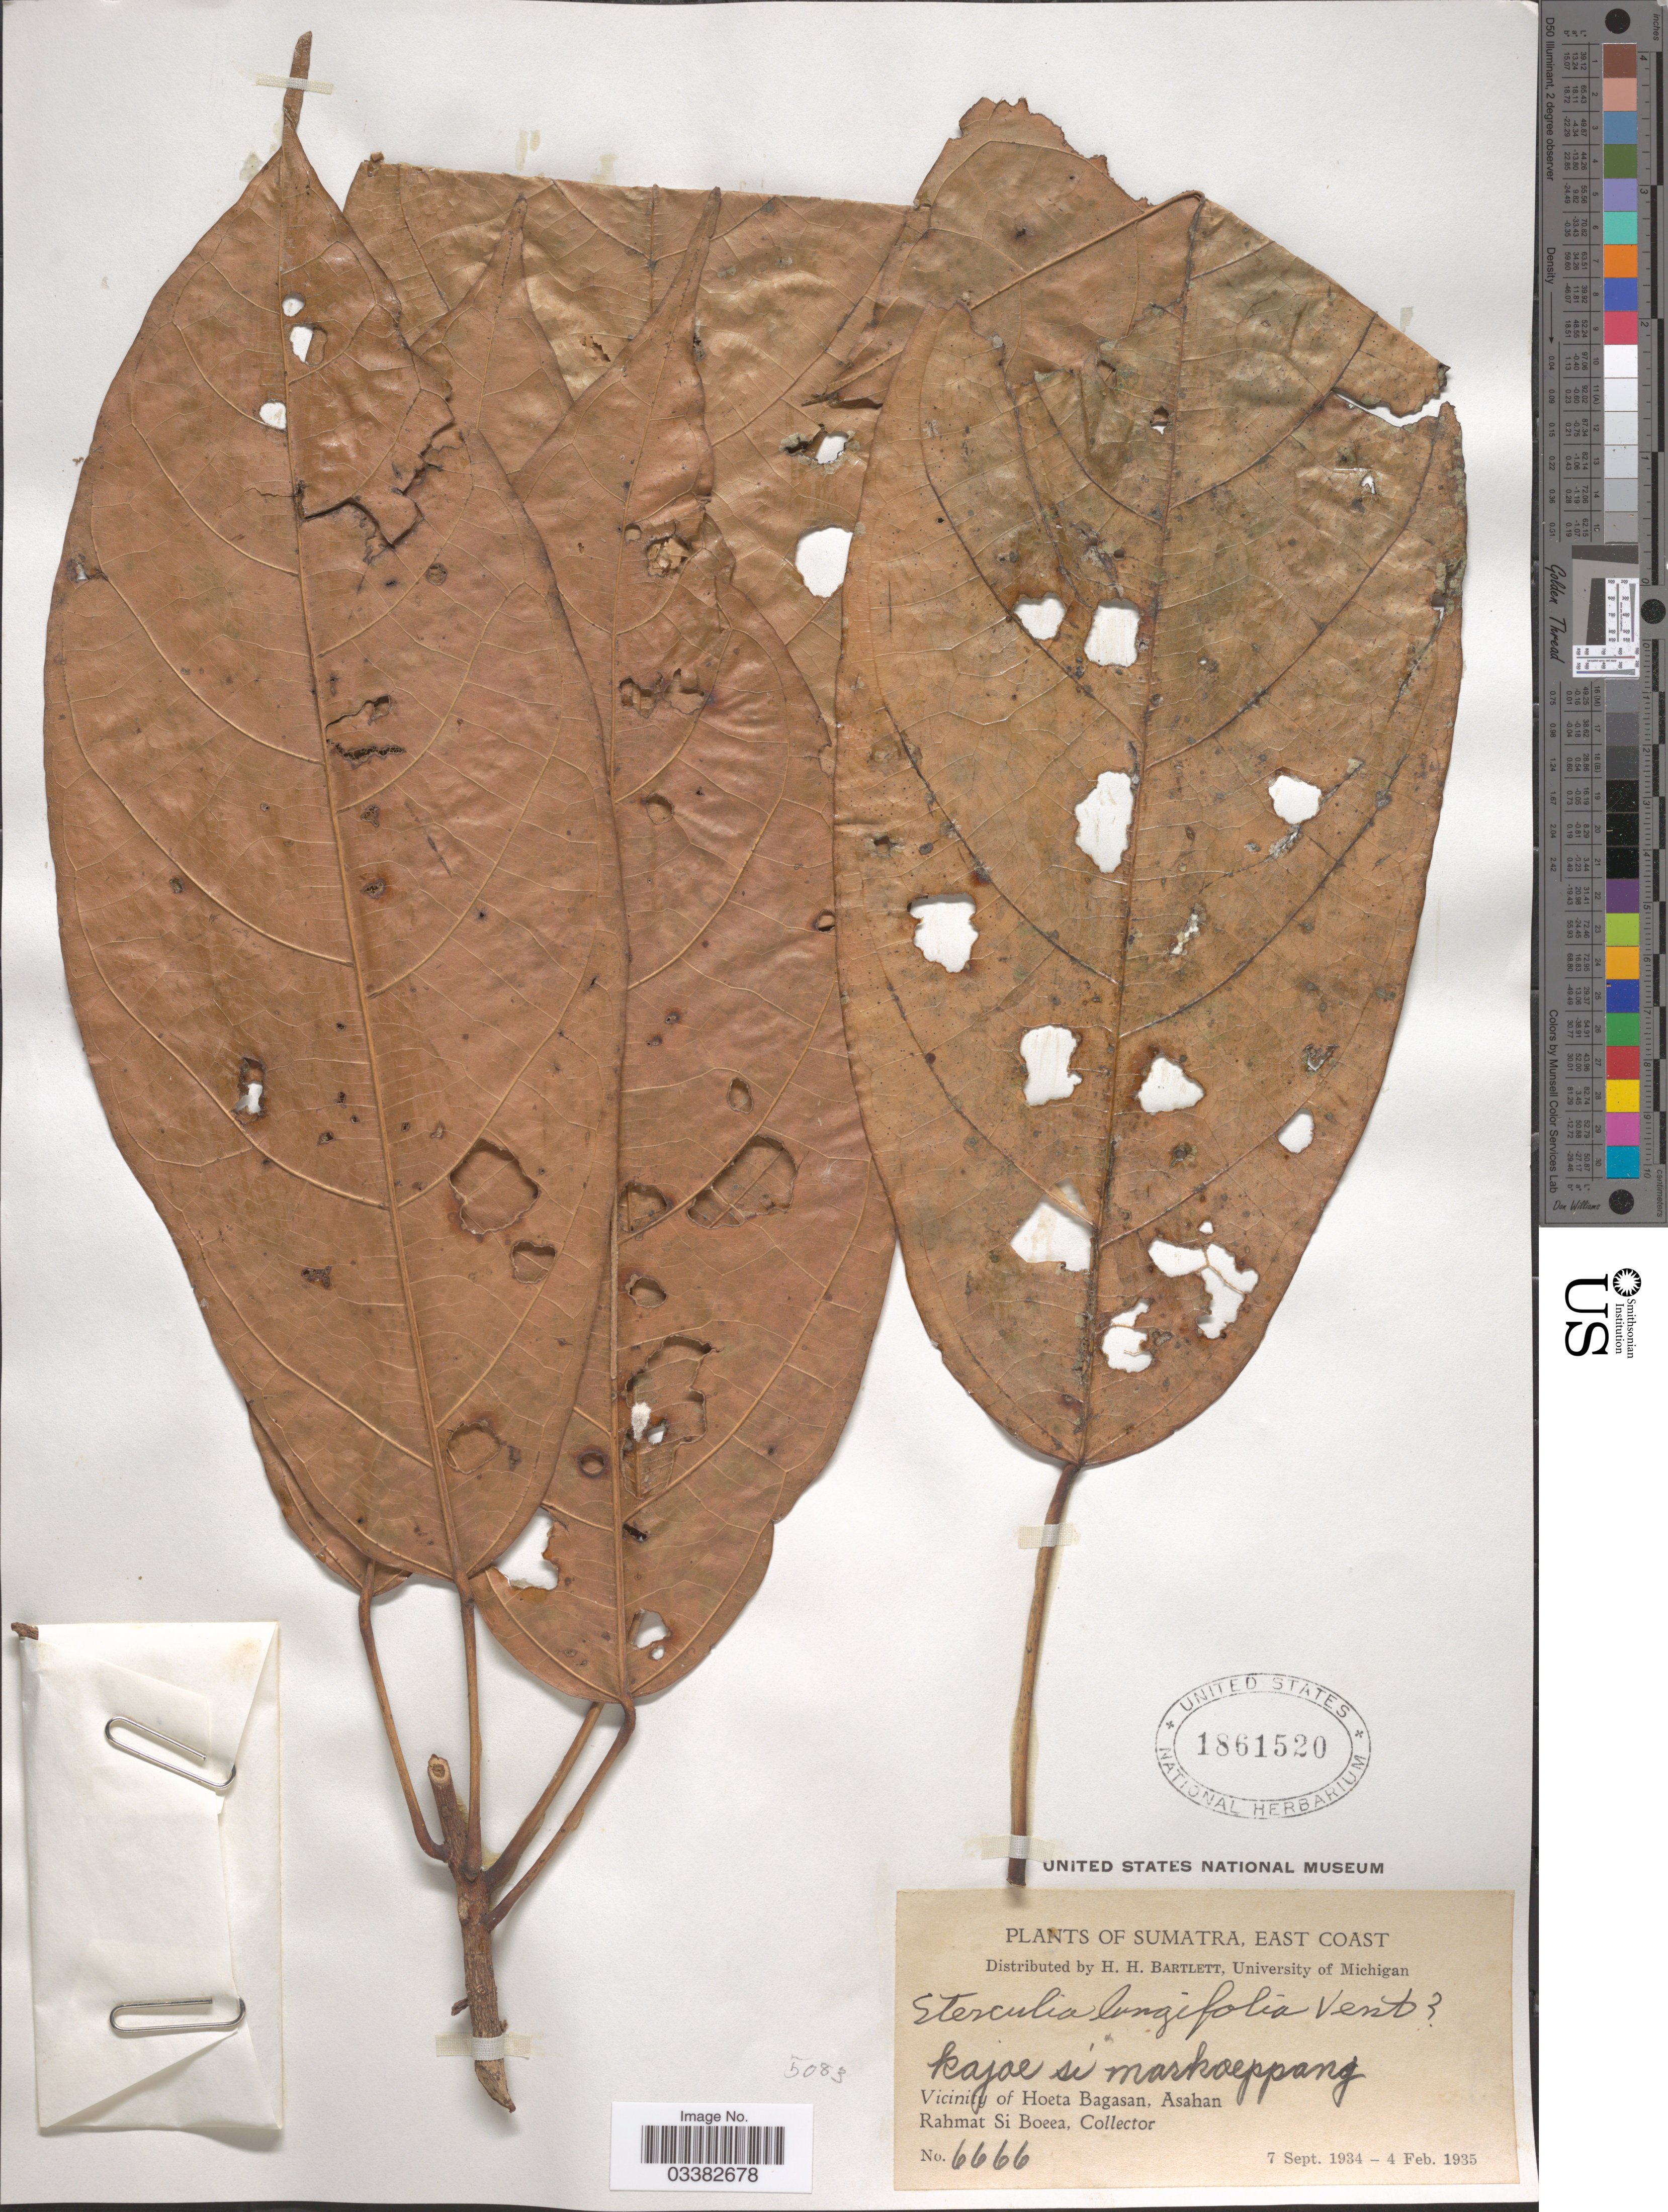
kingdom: Plantae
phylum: Tracheophyta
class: Magnoliopsida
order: Malvales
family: Malvaceae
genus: Sterculia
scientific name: Sterculia longifolia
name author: Vent.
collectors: Rahmat Si Boeea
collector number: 6666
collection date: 1934-09-07/1935-02-04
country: Indonesia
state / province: Sumatra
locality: East Coast. Vicinity of Hoeta Bagasan, Asahan.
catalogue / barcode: US 1861520